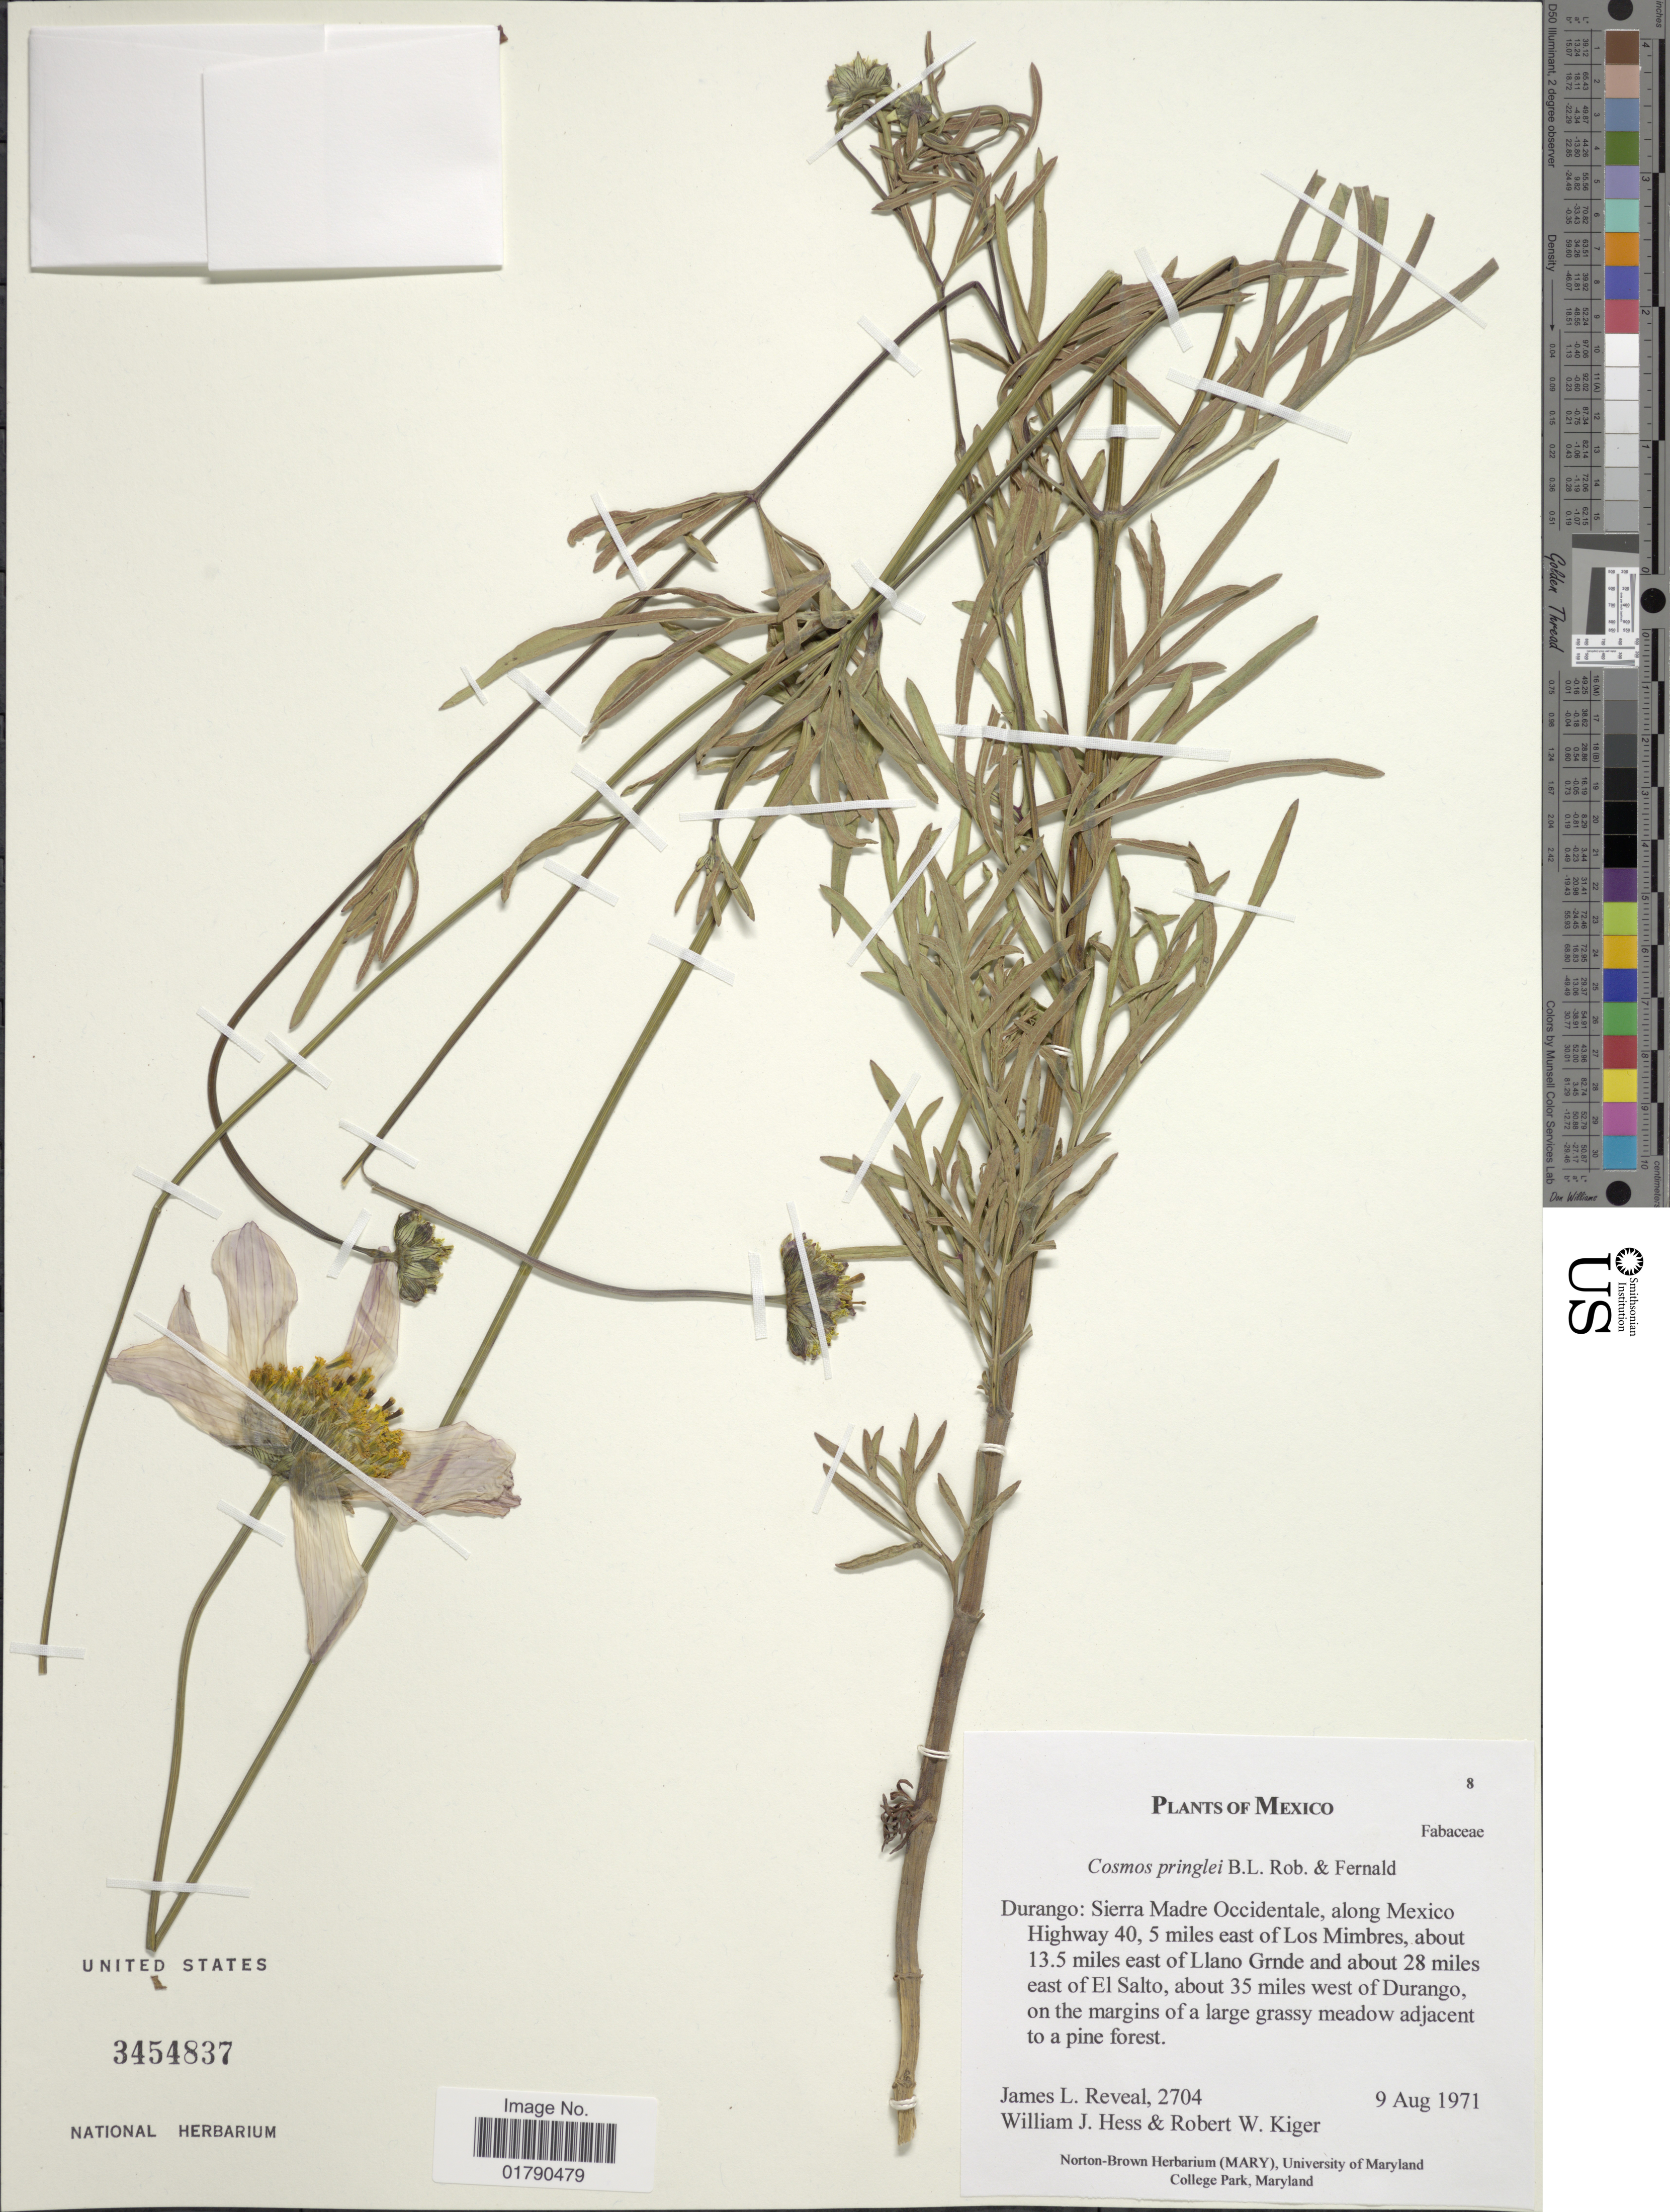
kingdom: Plantae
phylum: Tracheophyta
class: Magnoliopsida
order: Asterales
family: Asteraceae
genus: Cosmos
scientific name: Cosmos pringlei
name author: B.L. Rob. & Fernald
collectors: J. L. Reveal, W. Hess & R. Kiger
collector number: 2704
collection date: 1971-08-09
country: Mexico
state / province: Durango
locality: Sierra Madre Occidentale, along Mexico Highway 40, 5 miles east of Los Mimbres, about 13.5 miles east of Llano Grnde and about 28 miles east of El Salto, about 35 miles west of Durango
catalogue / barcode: US 3454837